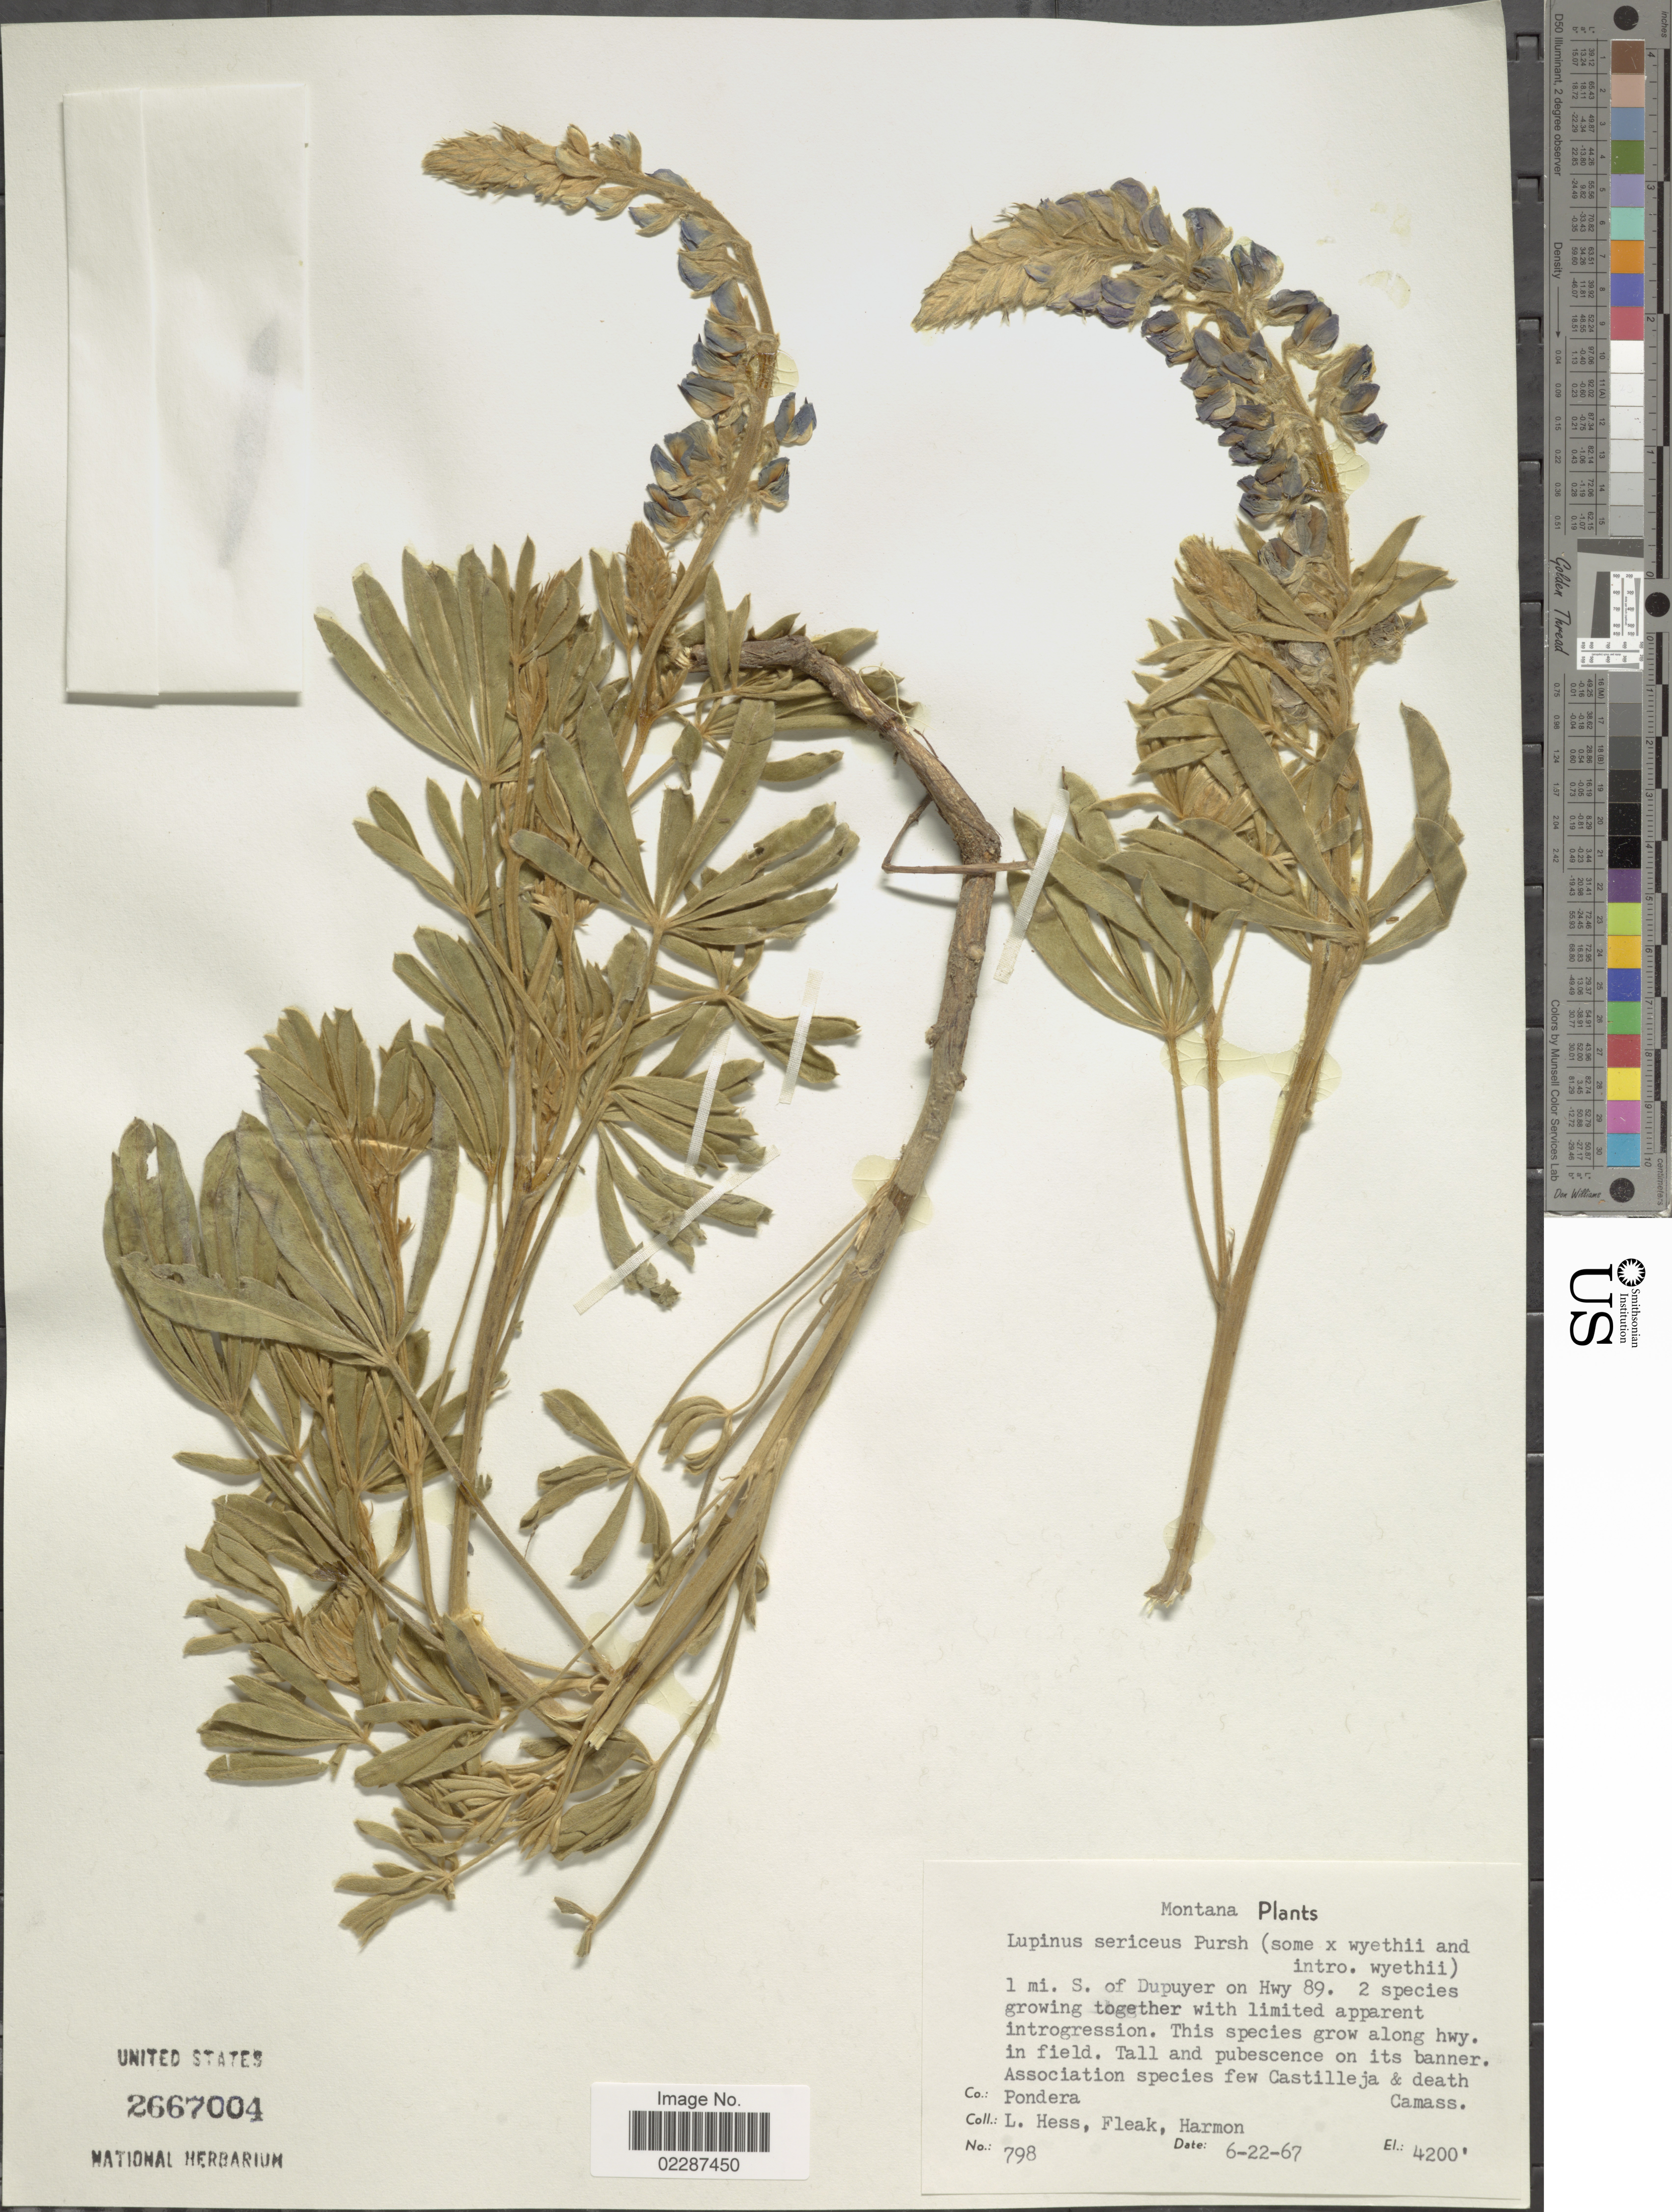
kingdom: Plantae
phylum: Tracheophyta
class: Magnoliopsida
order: Fabales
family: Fabaceae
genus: Lupinus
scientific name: Lupinus sericeus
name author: Pursh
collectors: L. Hess, L. Fleak & -. Harmon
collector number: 798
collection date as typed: Transcribed d/m/y: 22/6/67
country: United States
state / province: Montana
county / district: Pondera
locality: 1 mi. S of Dupuyer on Hwy 89.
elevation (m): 1280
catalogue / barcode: US 2667004